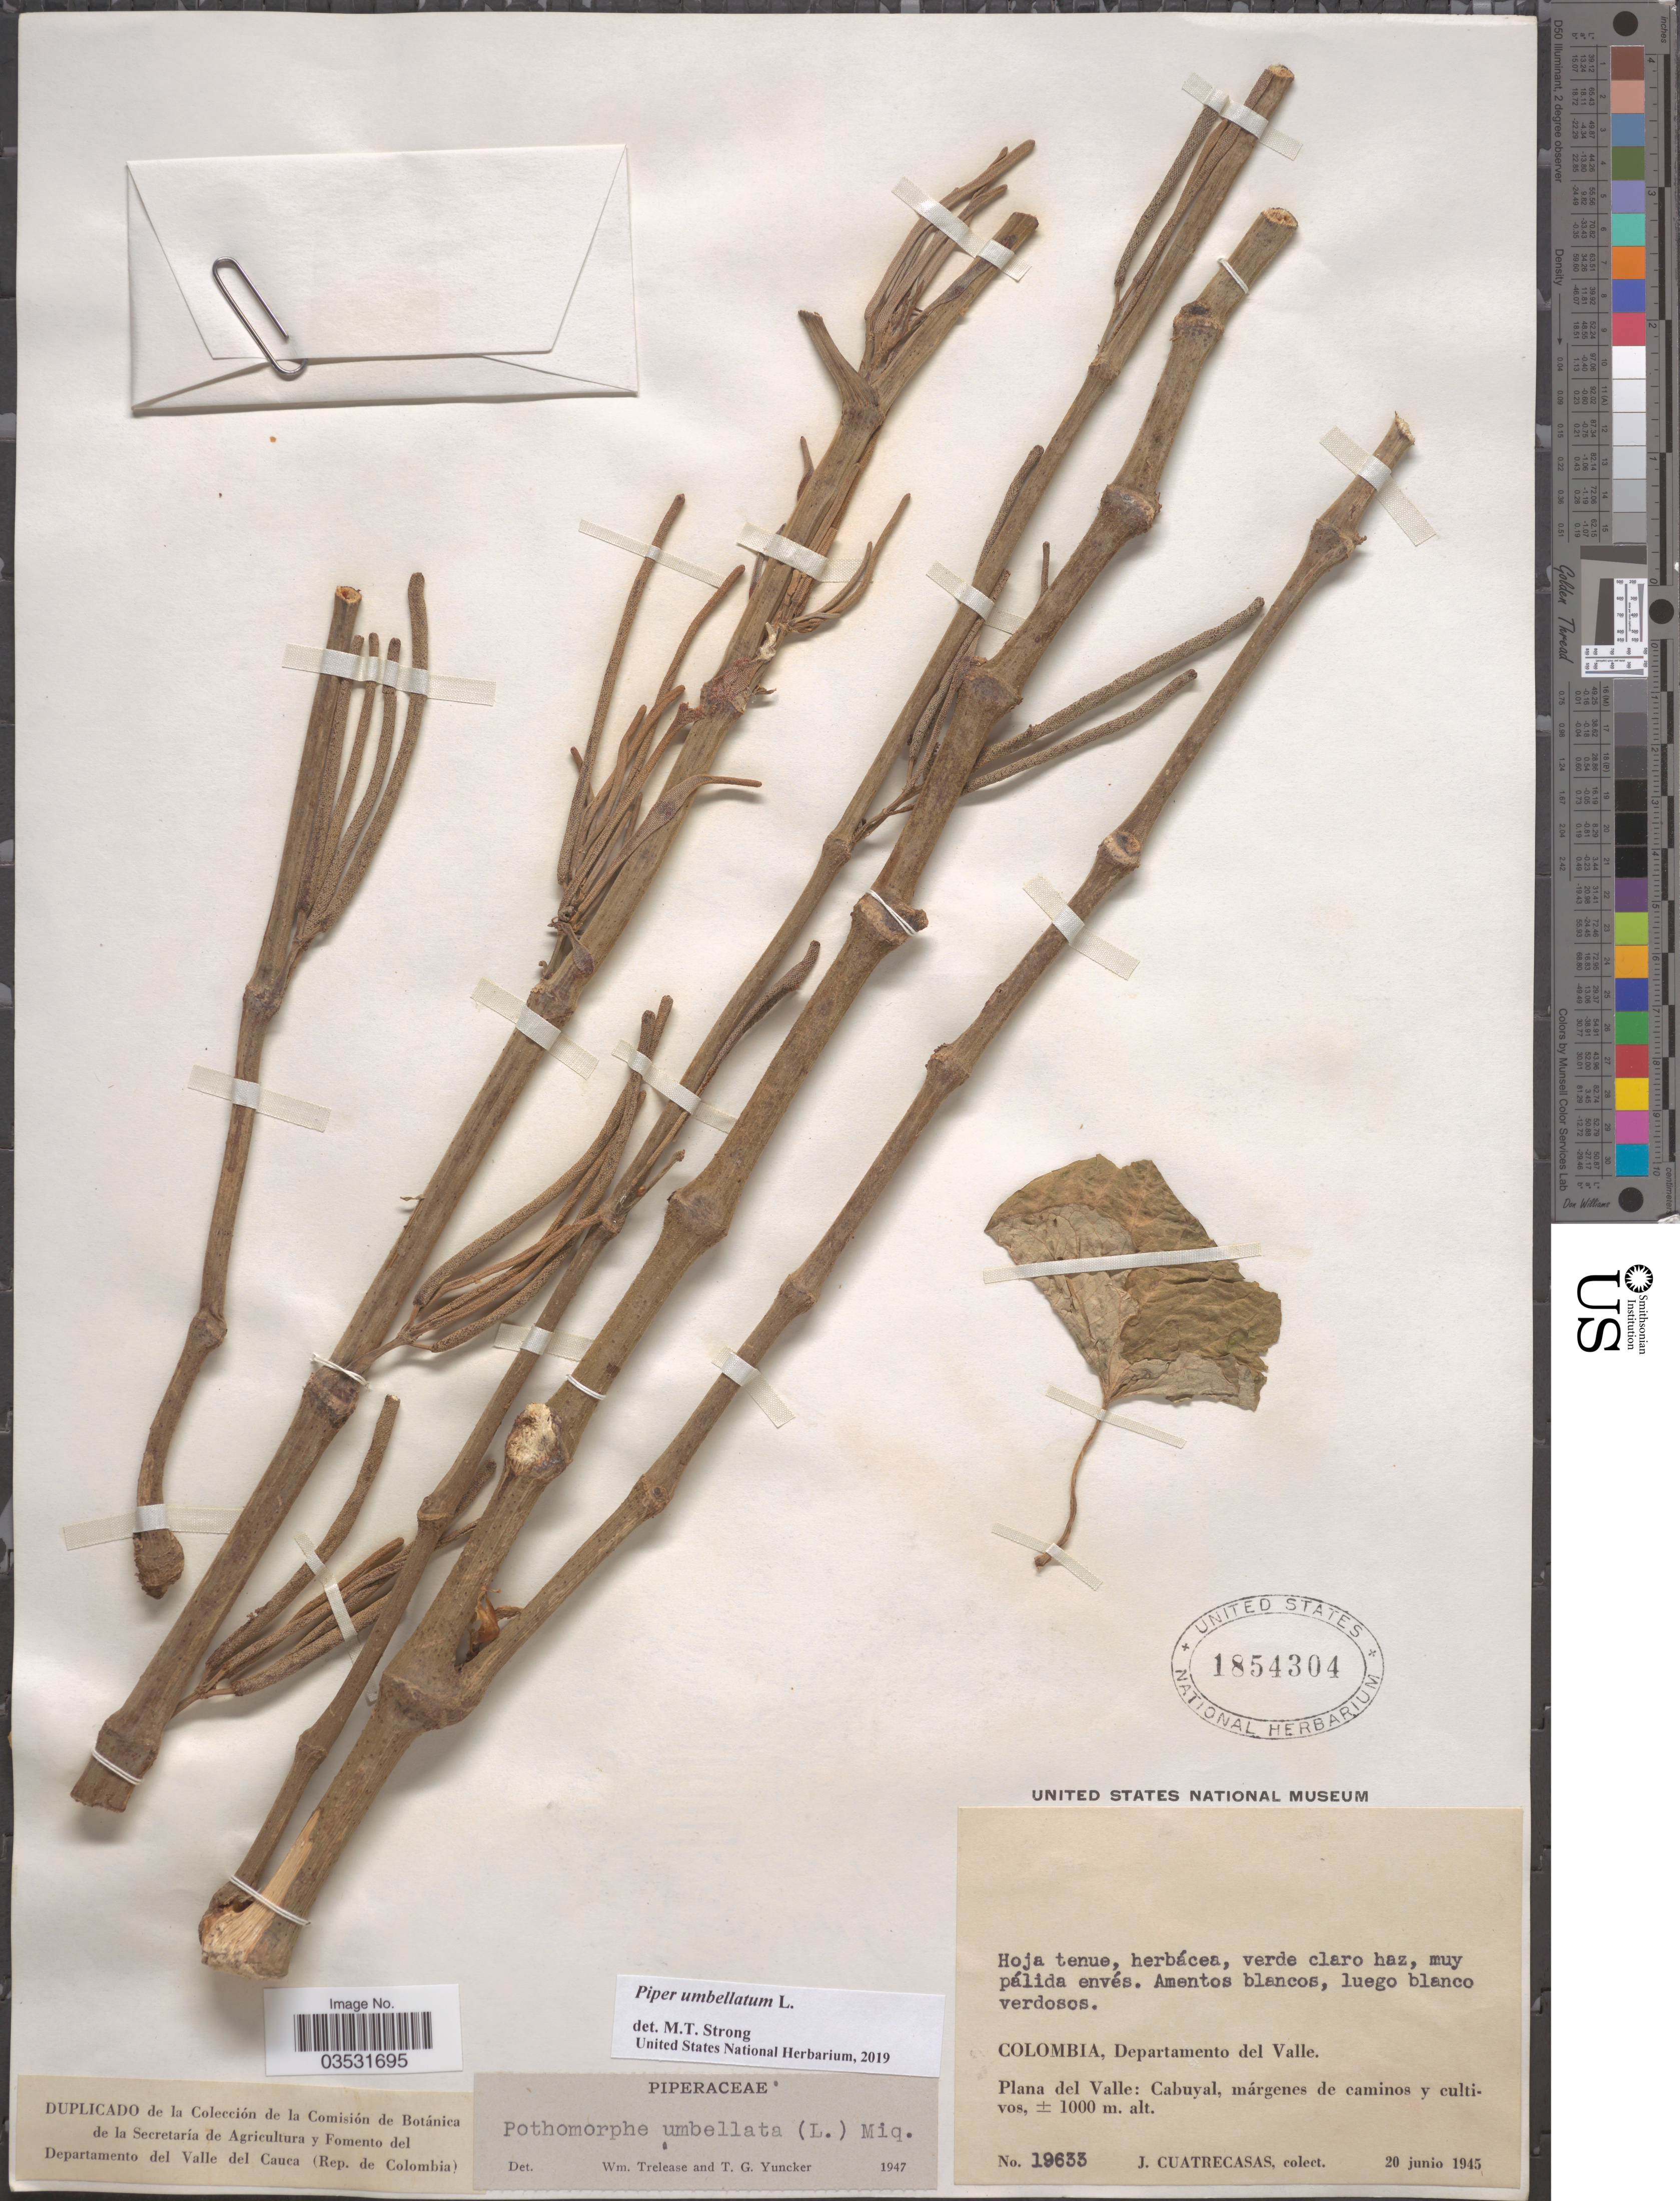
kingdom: Plantae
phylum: Tracheophyta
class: Magnoliopsida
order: Piperales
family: Piperaceae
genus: Piper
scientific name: Piper umbellatum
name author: L.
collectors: J. Cuatrecasas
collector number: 19633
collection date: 1945-06-20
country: Colombia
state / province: Valle del Cauca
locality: Departamento del Valle. Plana del Valle: Cabuyal.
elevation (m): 1000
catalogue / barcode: US 1854304